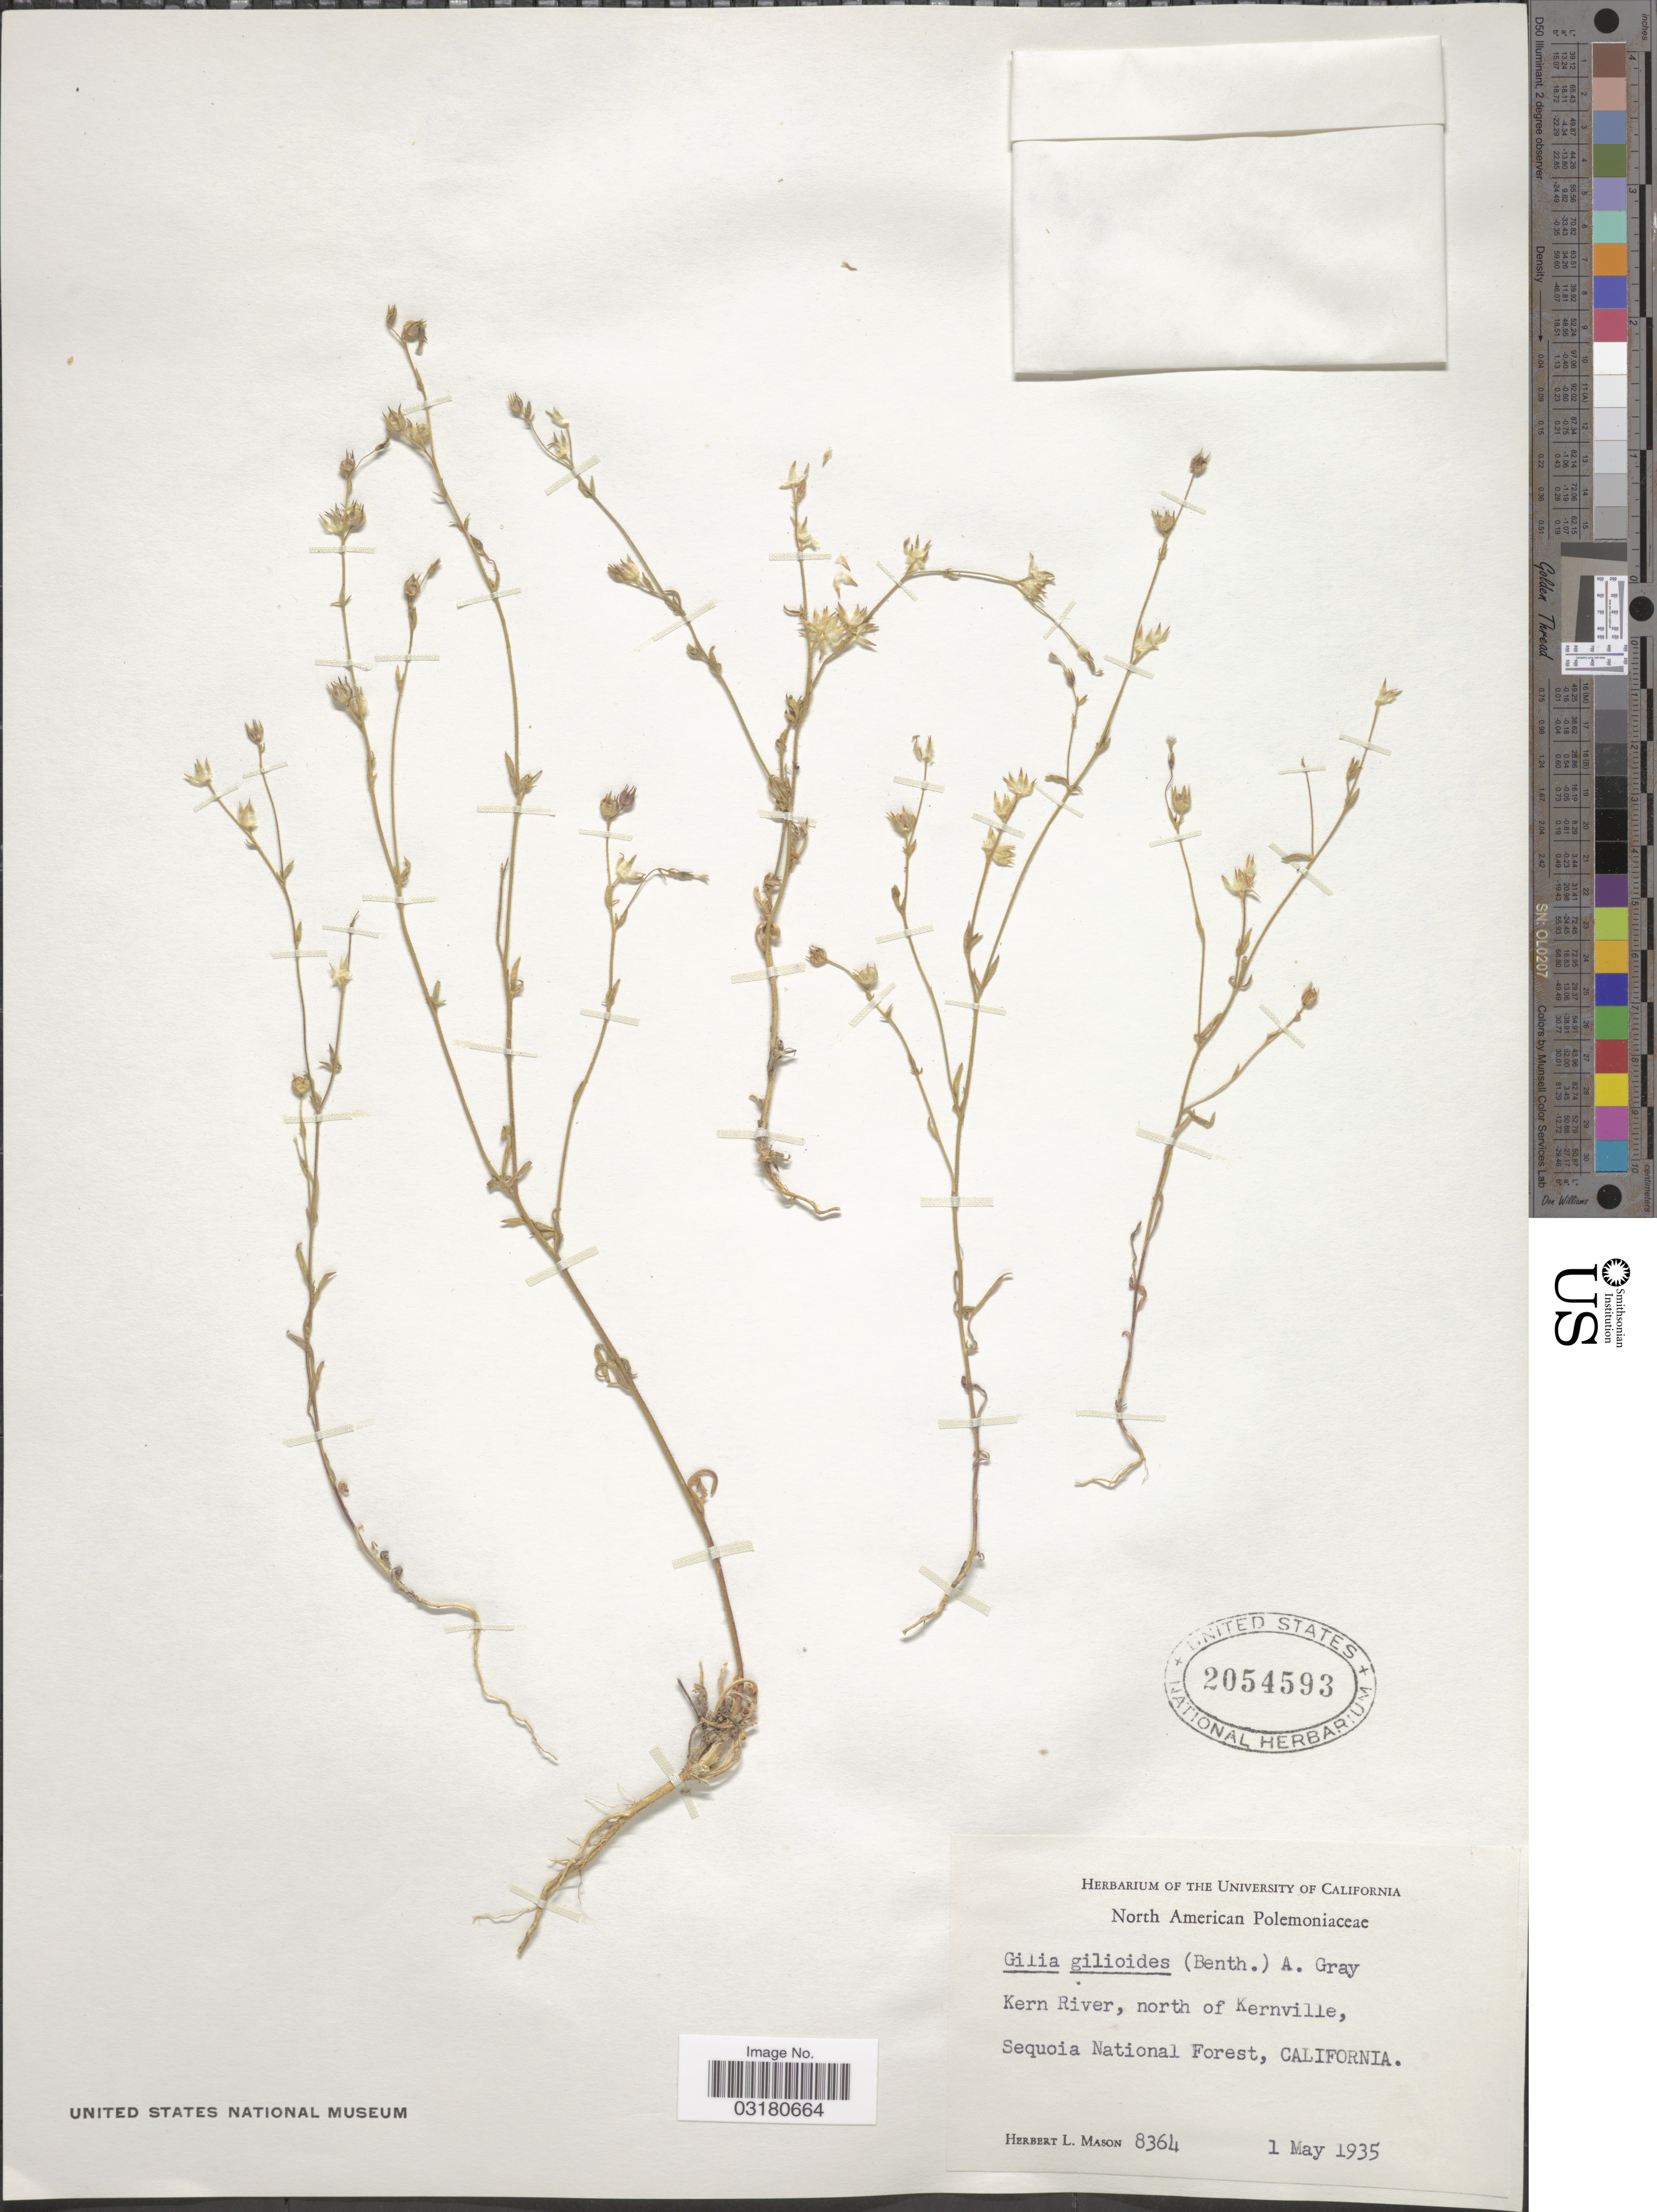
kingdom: Plantae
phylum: Tracheophyta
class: Magnoliopsida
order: Ericales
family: Polemoniaceae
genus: Allophyllum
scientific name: Allophyllum violaceum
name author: (A. Heller) A.D. Grant & V.E. Grant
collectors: H. L. Mason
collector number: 8364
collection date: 1935-05-01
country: United States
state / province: California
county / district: Kern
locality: Kern River, north of Kernville, Sequoia National Forest.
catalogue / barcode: US 2054593